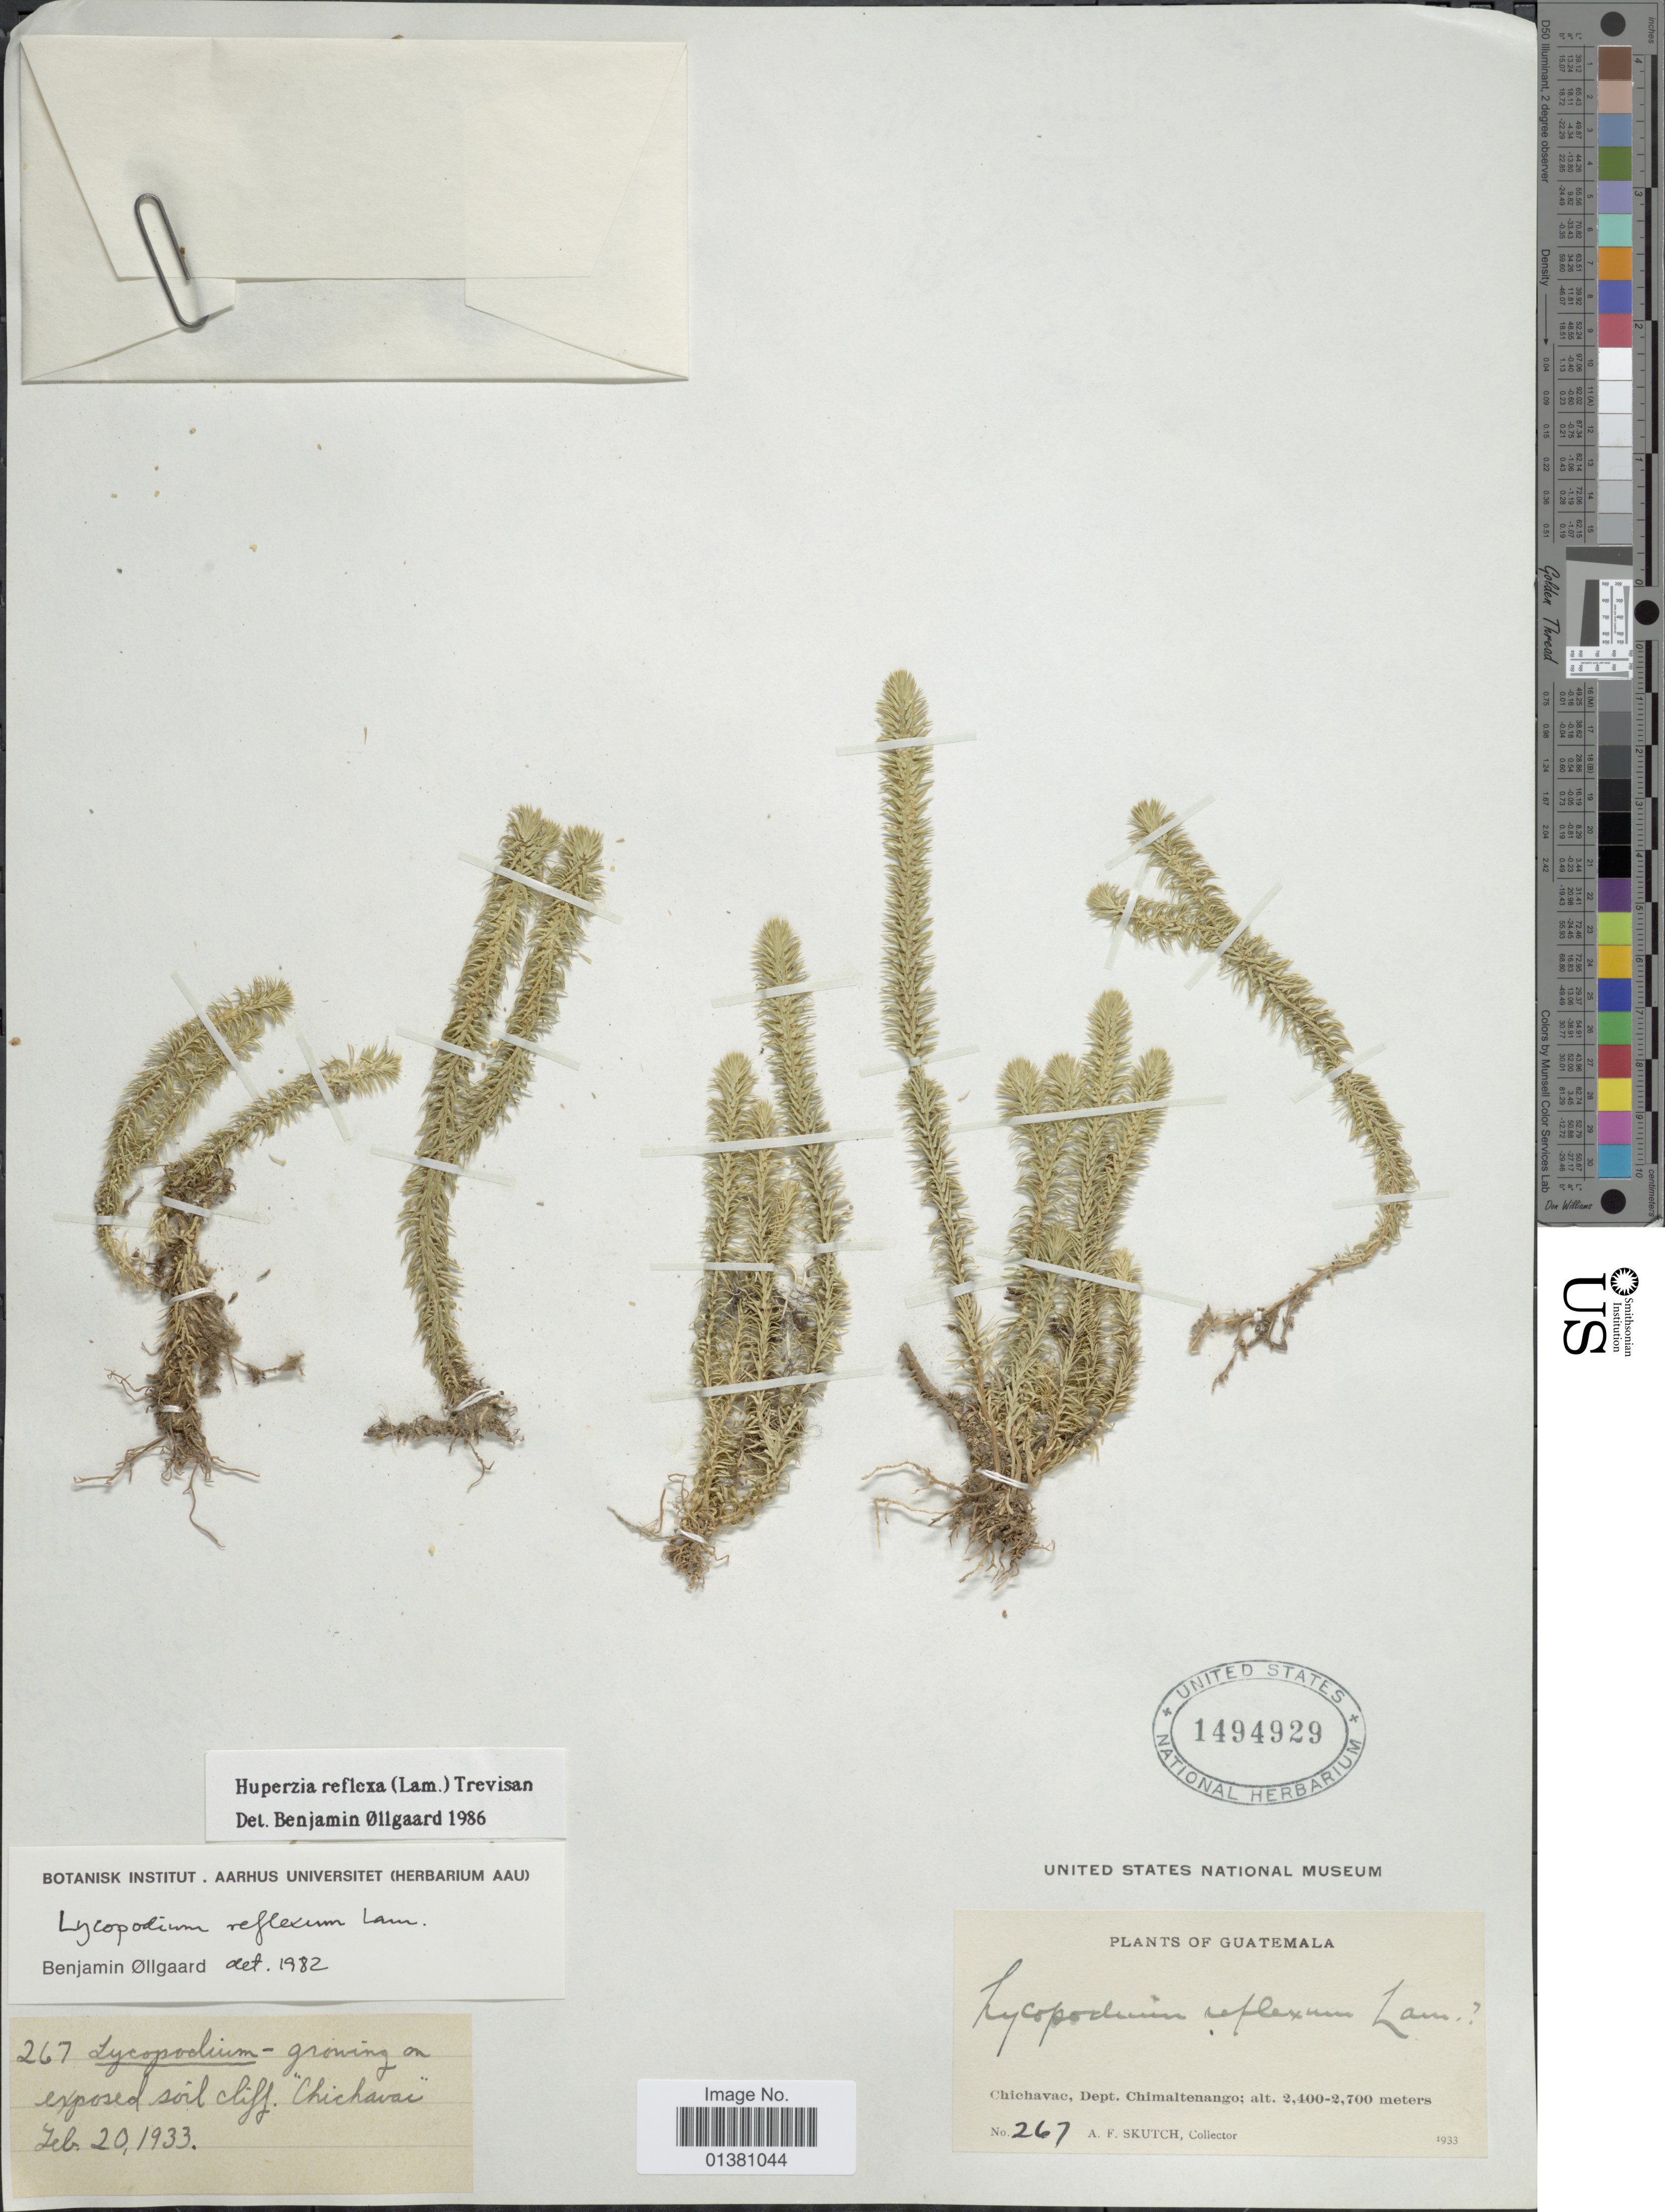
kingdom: Plantae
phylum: Tracheophyta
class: Lycopodiopsida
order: Lycopodiales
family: Lycopodiaceae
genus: Phlegmariurus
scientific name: Phlegmariurus reflexus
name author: (Lam.) B. Øllg.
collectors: A. F. Skutch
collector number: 267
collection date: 1933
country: Guatemala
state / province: Chimaltenango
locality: Chichavic,Dept Chimaltennango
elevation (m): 2400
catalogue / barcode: US 1494929